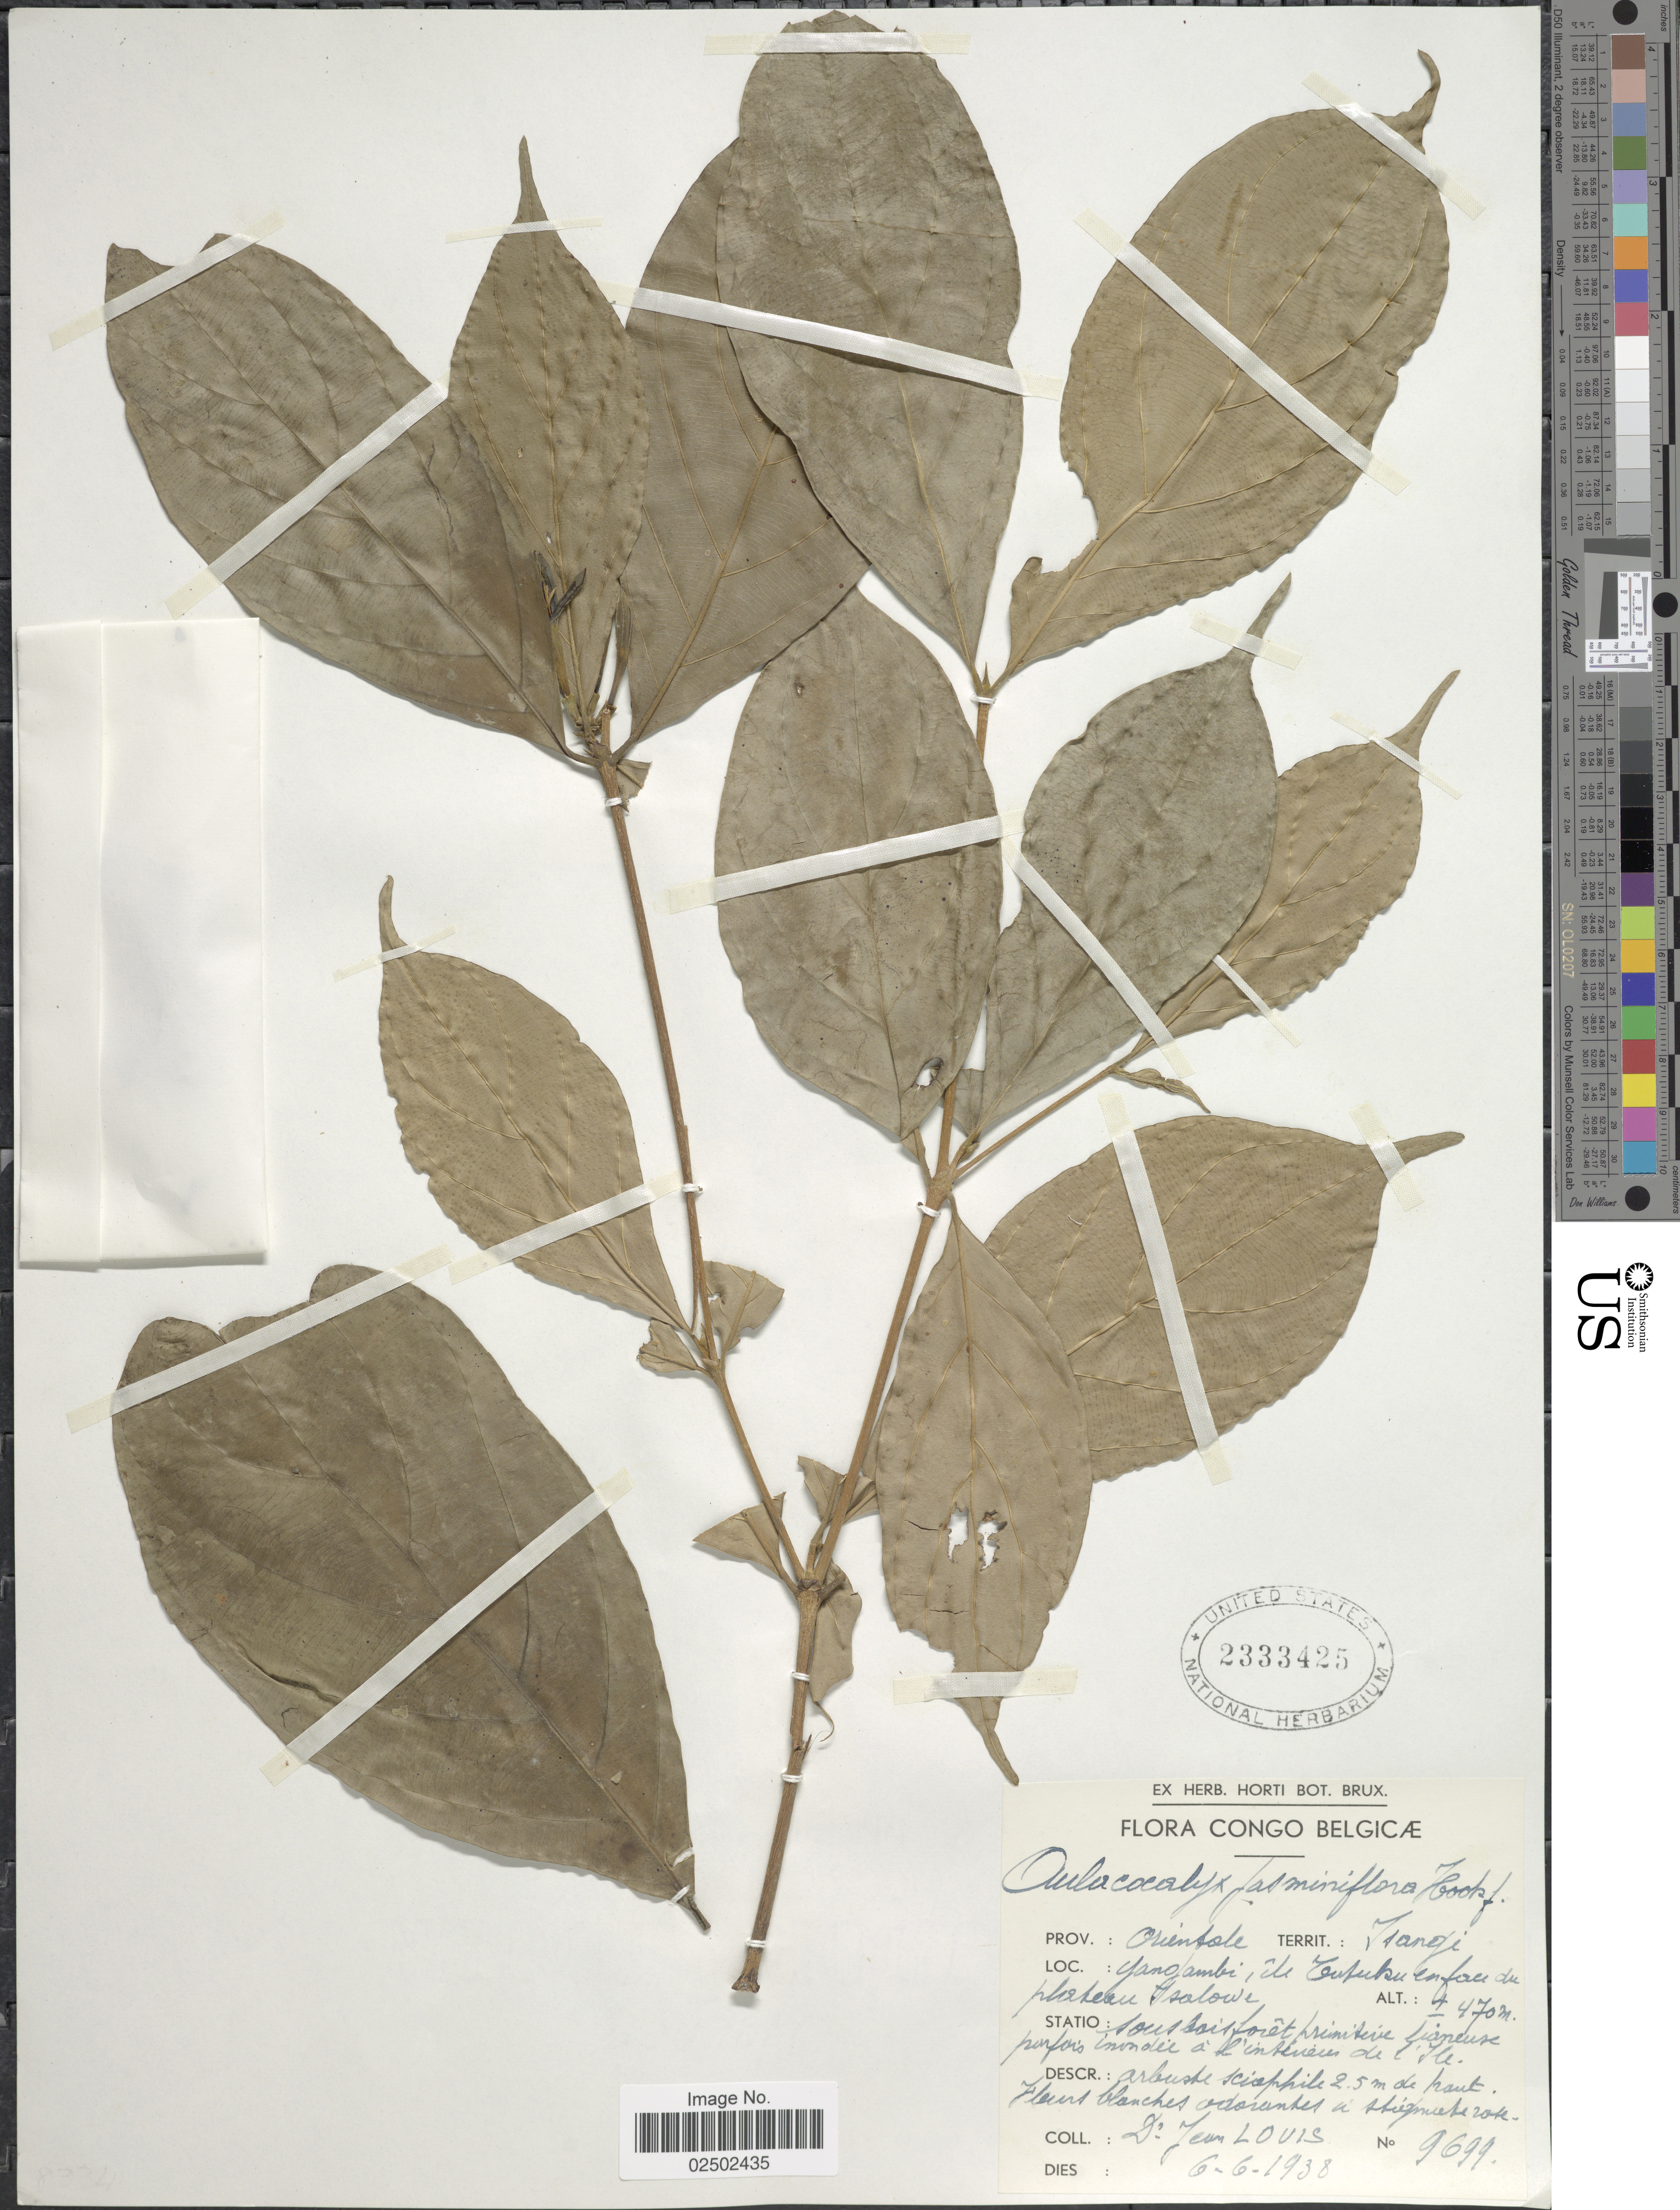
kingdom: Plantae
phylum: Tracheophyta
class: Magnoliopsida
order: Gentianales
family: Rubiaceae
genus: Aulacocalyx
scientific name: Aulacocalyx jasminiflora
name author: Hook. f.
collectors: J. Louis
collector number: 9699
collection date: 1938-06-06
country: Congo, Democratic Republic of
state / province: Tshopo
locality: Congo Belgicae. Territ. Isangi. Yangambi, ile Tutuku enforce du plateau Isalowe.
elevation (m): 470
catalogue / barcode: US 2333425